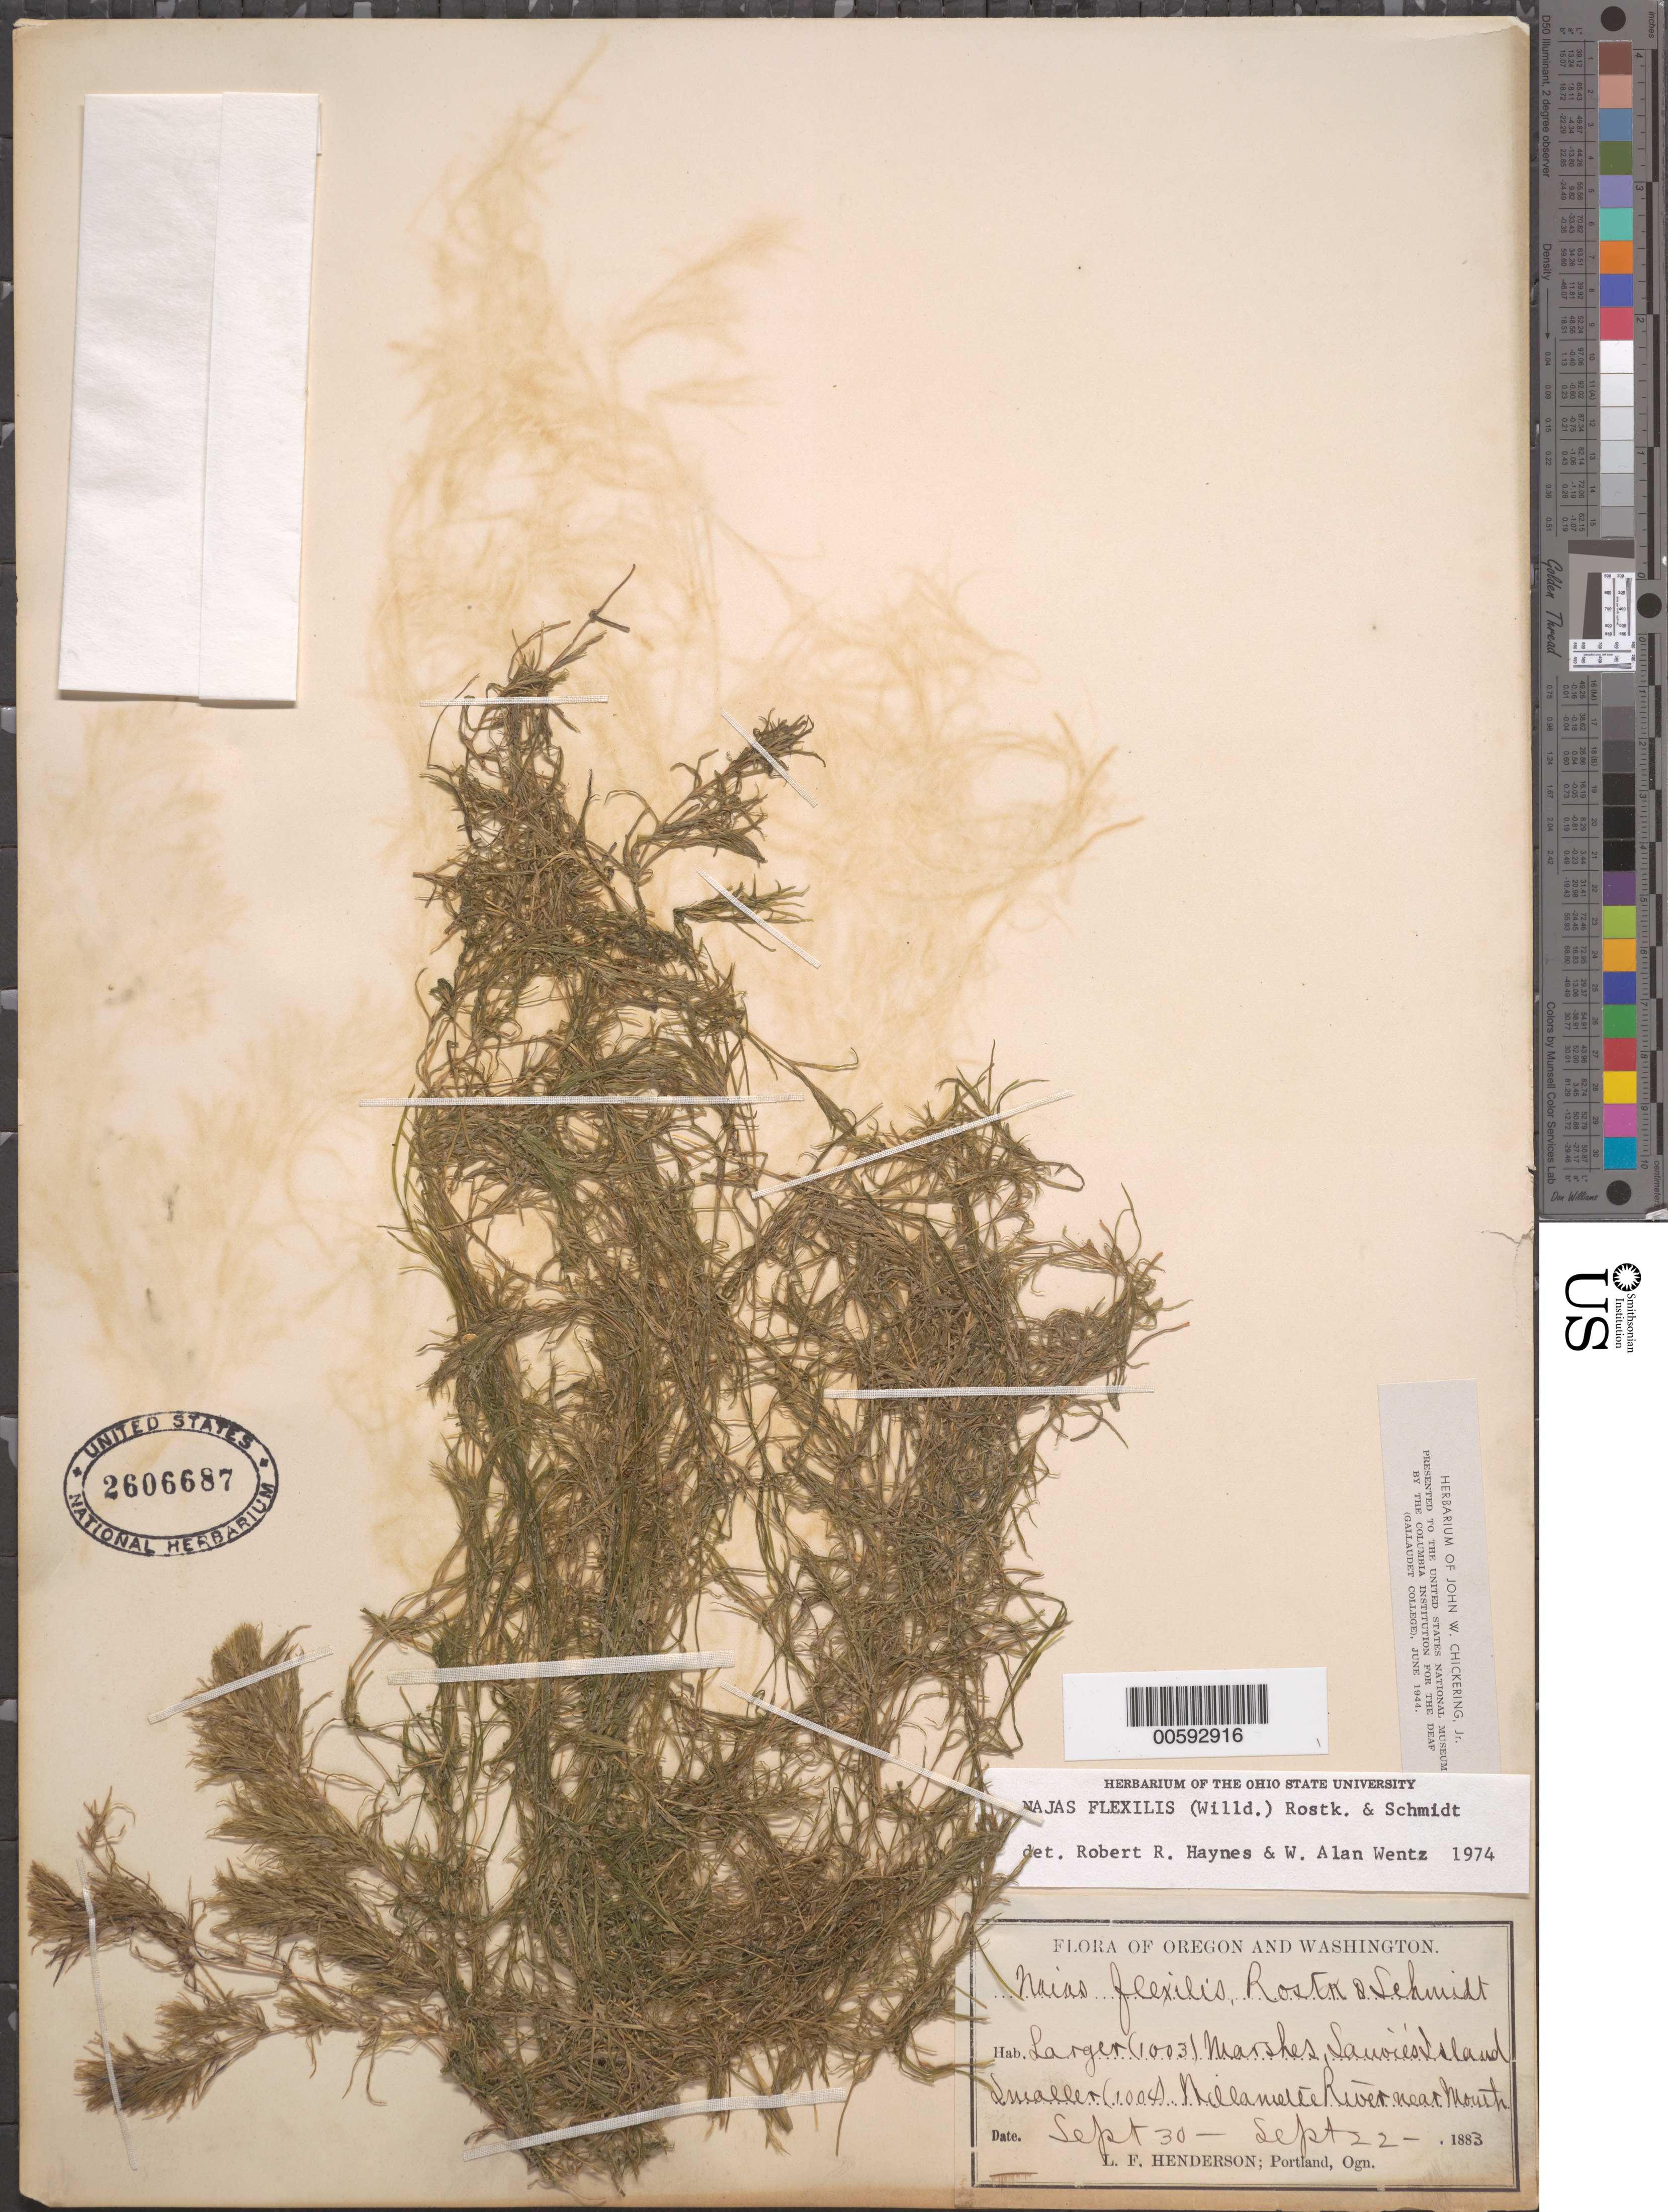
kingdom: Plantae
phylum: Tracheophyta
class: Liliopsida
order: Alismatales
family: Hydrocharitaceae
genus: Najas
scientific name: Najas flexilis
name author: (Willd.) Rostk. & Schmidt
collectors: L. F. Henderson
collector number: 1003 or 1004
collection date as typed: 22 Sep 1883 and 30 Sep 1883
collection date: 1883-09-22,1883-09-30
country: United States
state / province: Oregon / Washington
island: Savoie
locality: Savoies Island or Willamelte River.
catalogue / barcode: US 2606687